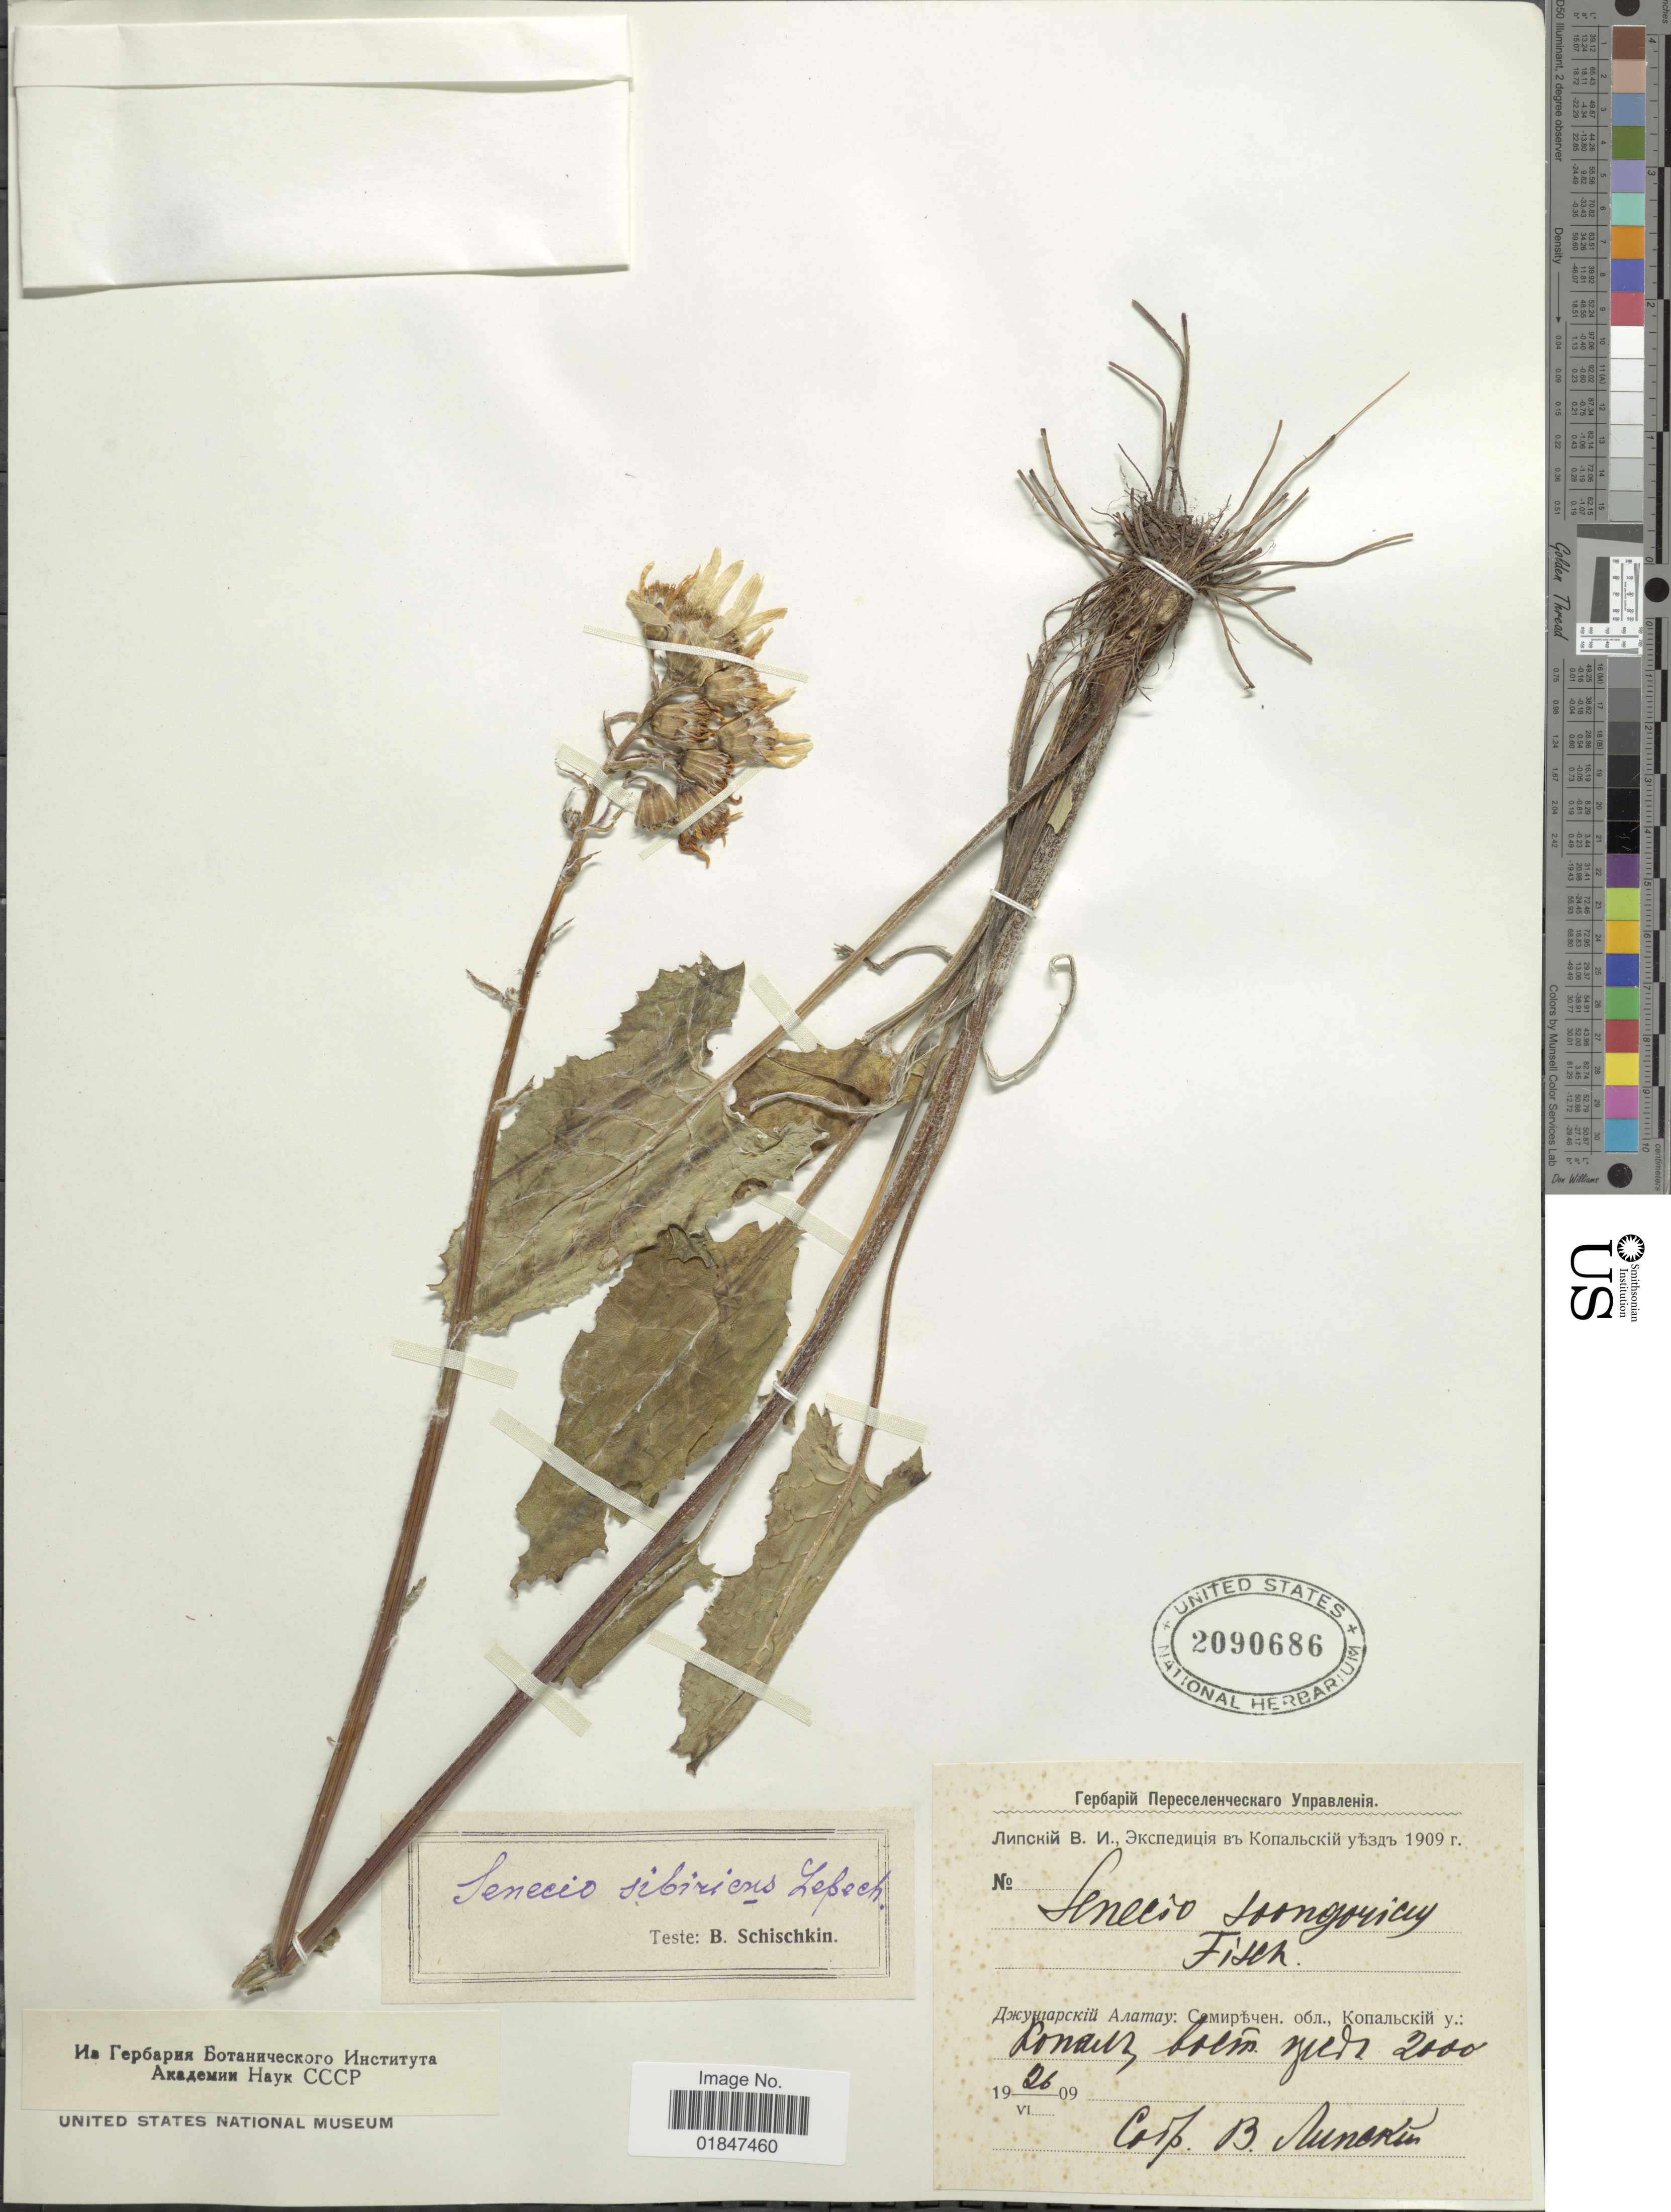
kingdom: Plantae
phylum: Tracheophyta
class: Magnoliopsida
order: Asterales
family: Asteraceae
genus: Ligularia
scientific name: Ligularia sp.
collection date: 1909-06-26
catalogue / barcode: US 2090686